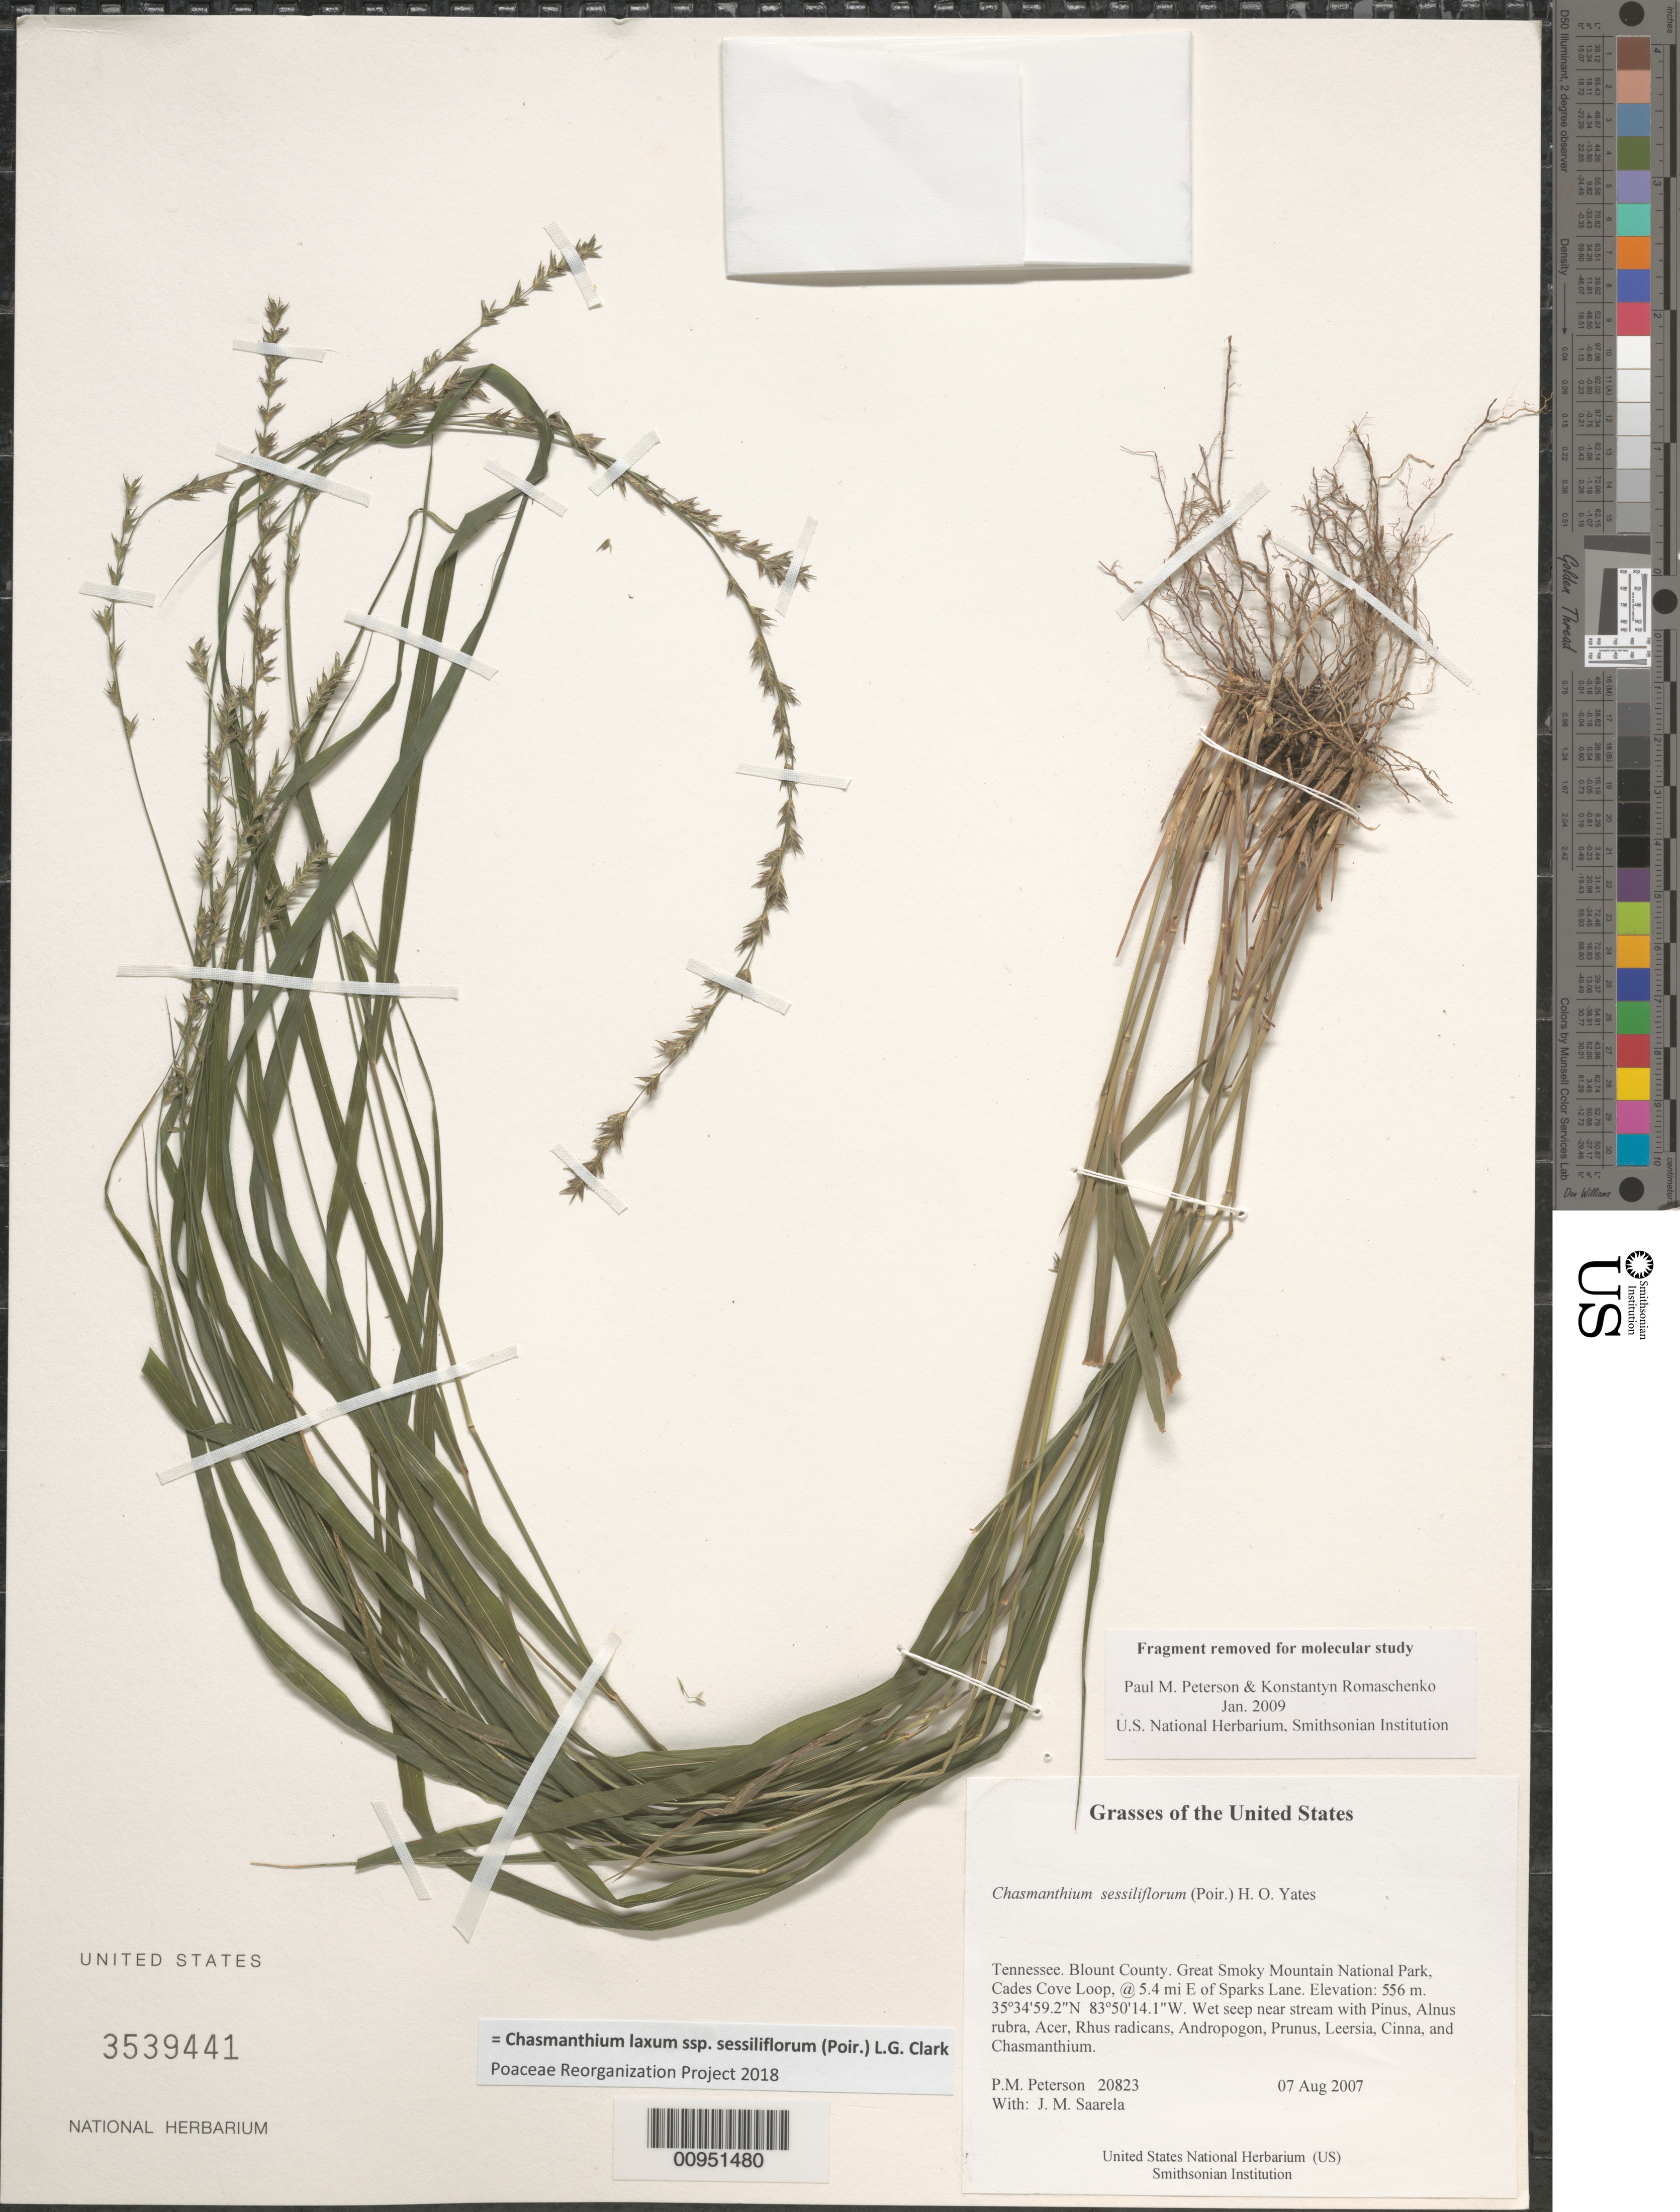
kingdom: Plantae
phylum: Tracheophyta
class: Liliopsida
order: Poales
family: Poaceae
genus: Chasmanthium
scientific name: Chasmanthium laxum subsp. sessiliflorum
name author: (L.) H.O. Yates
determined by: Poaceae Reorganization Project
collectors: P. M. Peterson & J. Saarela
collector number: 20823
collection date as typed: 07 Aug 2007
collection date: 2007-08-07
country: United States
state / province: Tennessee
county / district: Blount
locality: Great Smoky Mountain National Park, Cades Cove Loop, @ 5.4 mi E of Sparks Lane.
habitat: Wet seep near stream with Pinus, Alnus rubra, Acer, Rhus radicans, Andropogon, Prunus, Leersia, Cinna, and Chasmanthium.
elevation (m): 556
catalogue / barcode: US 3539441